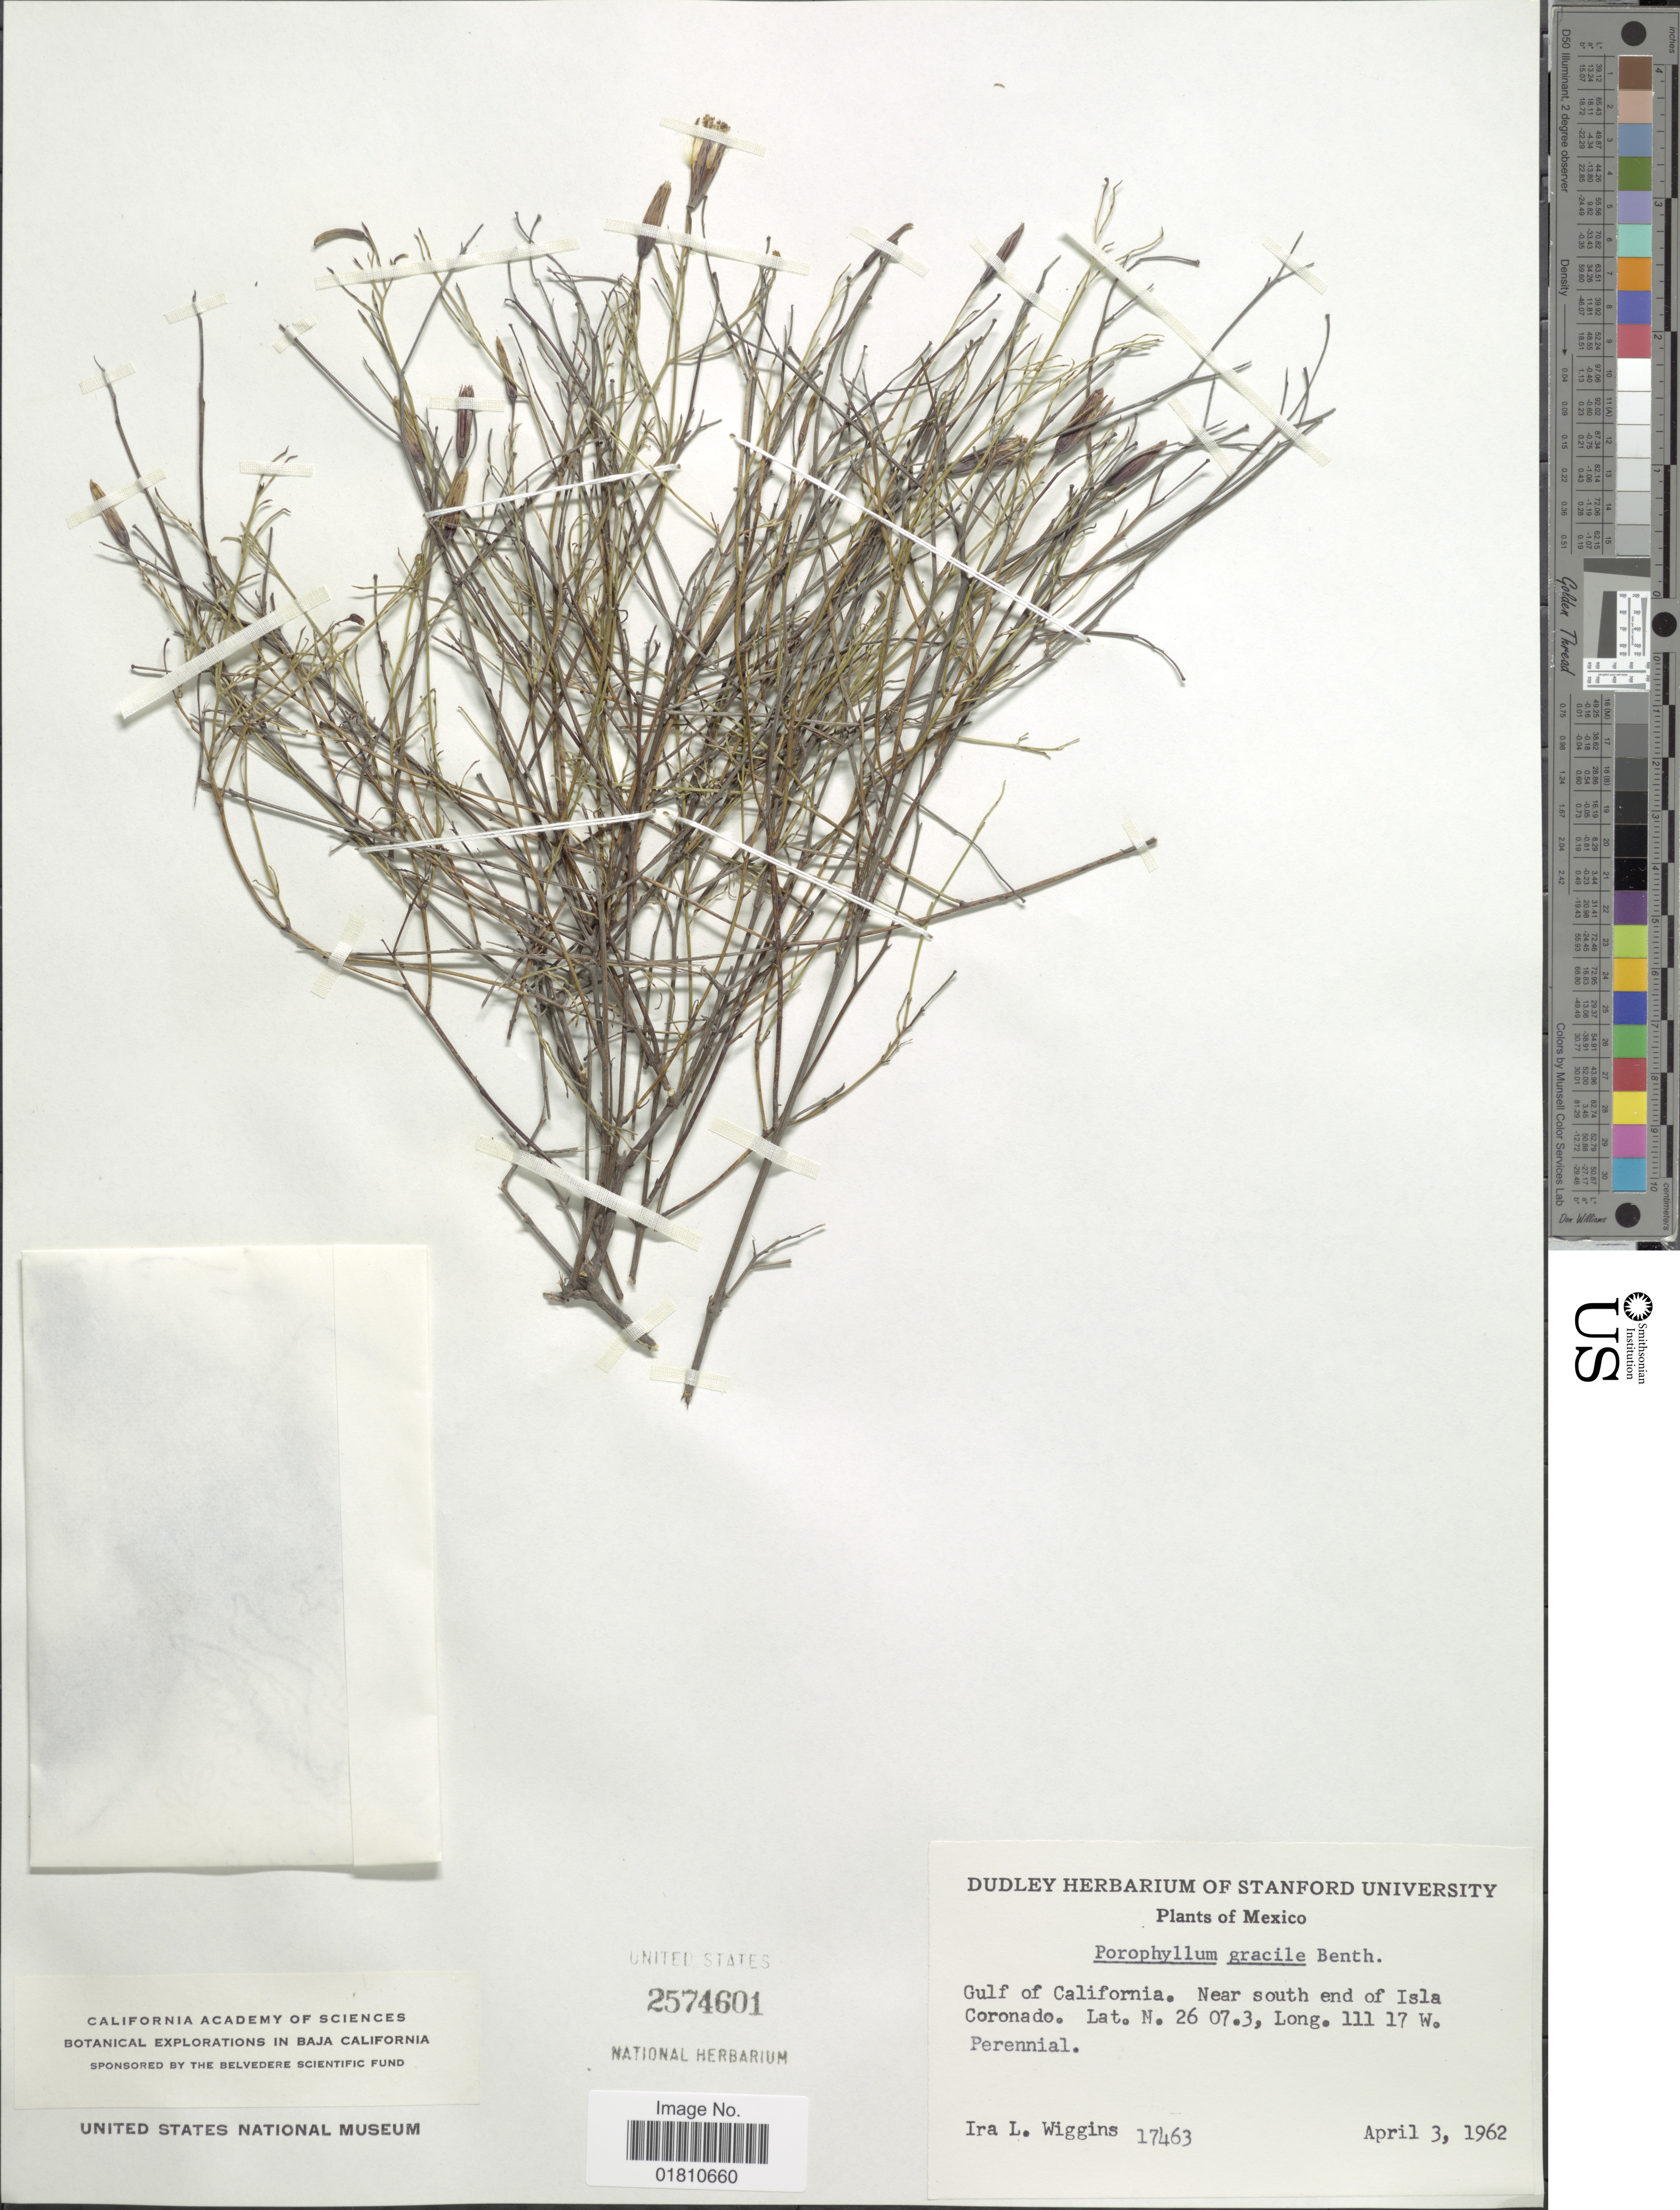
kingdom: Plantae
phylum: Tracheophyta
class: Magnoliopsida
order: Asterales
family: Asteraceae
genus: Porophyllum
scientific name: Porophyllum gracile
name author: Benth.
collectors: I. L. Wiggins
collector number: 17463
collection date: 1962-04-03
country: Mexico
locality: Gulf of California, near south end of Isla Coronado.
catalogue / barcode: US 2574601